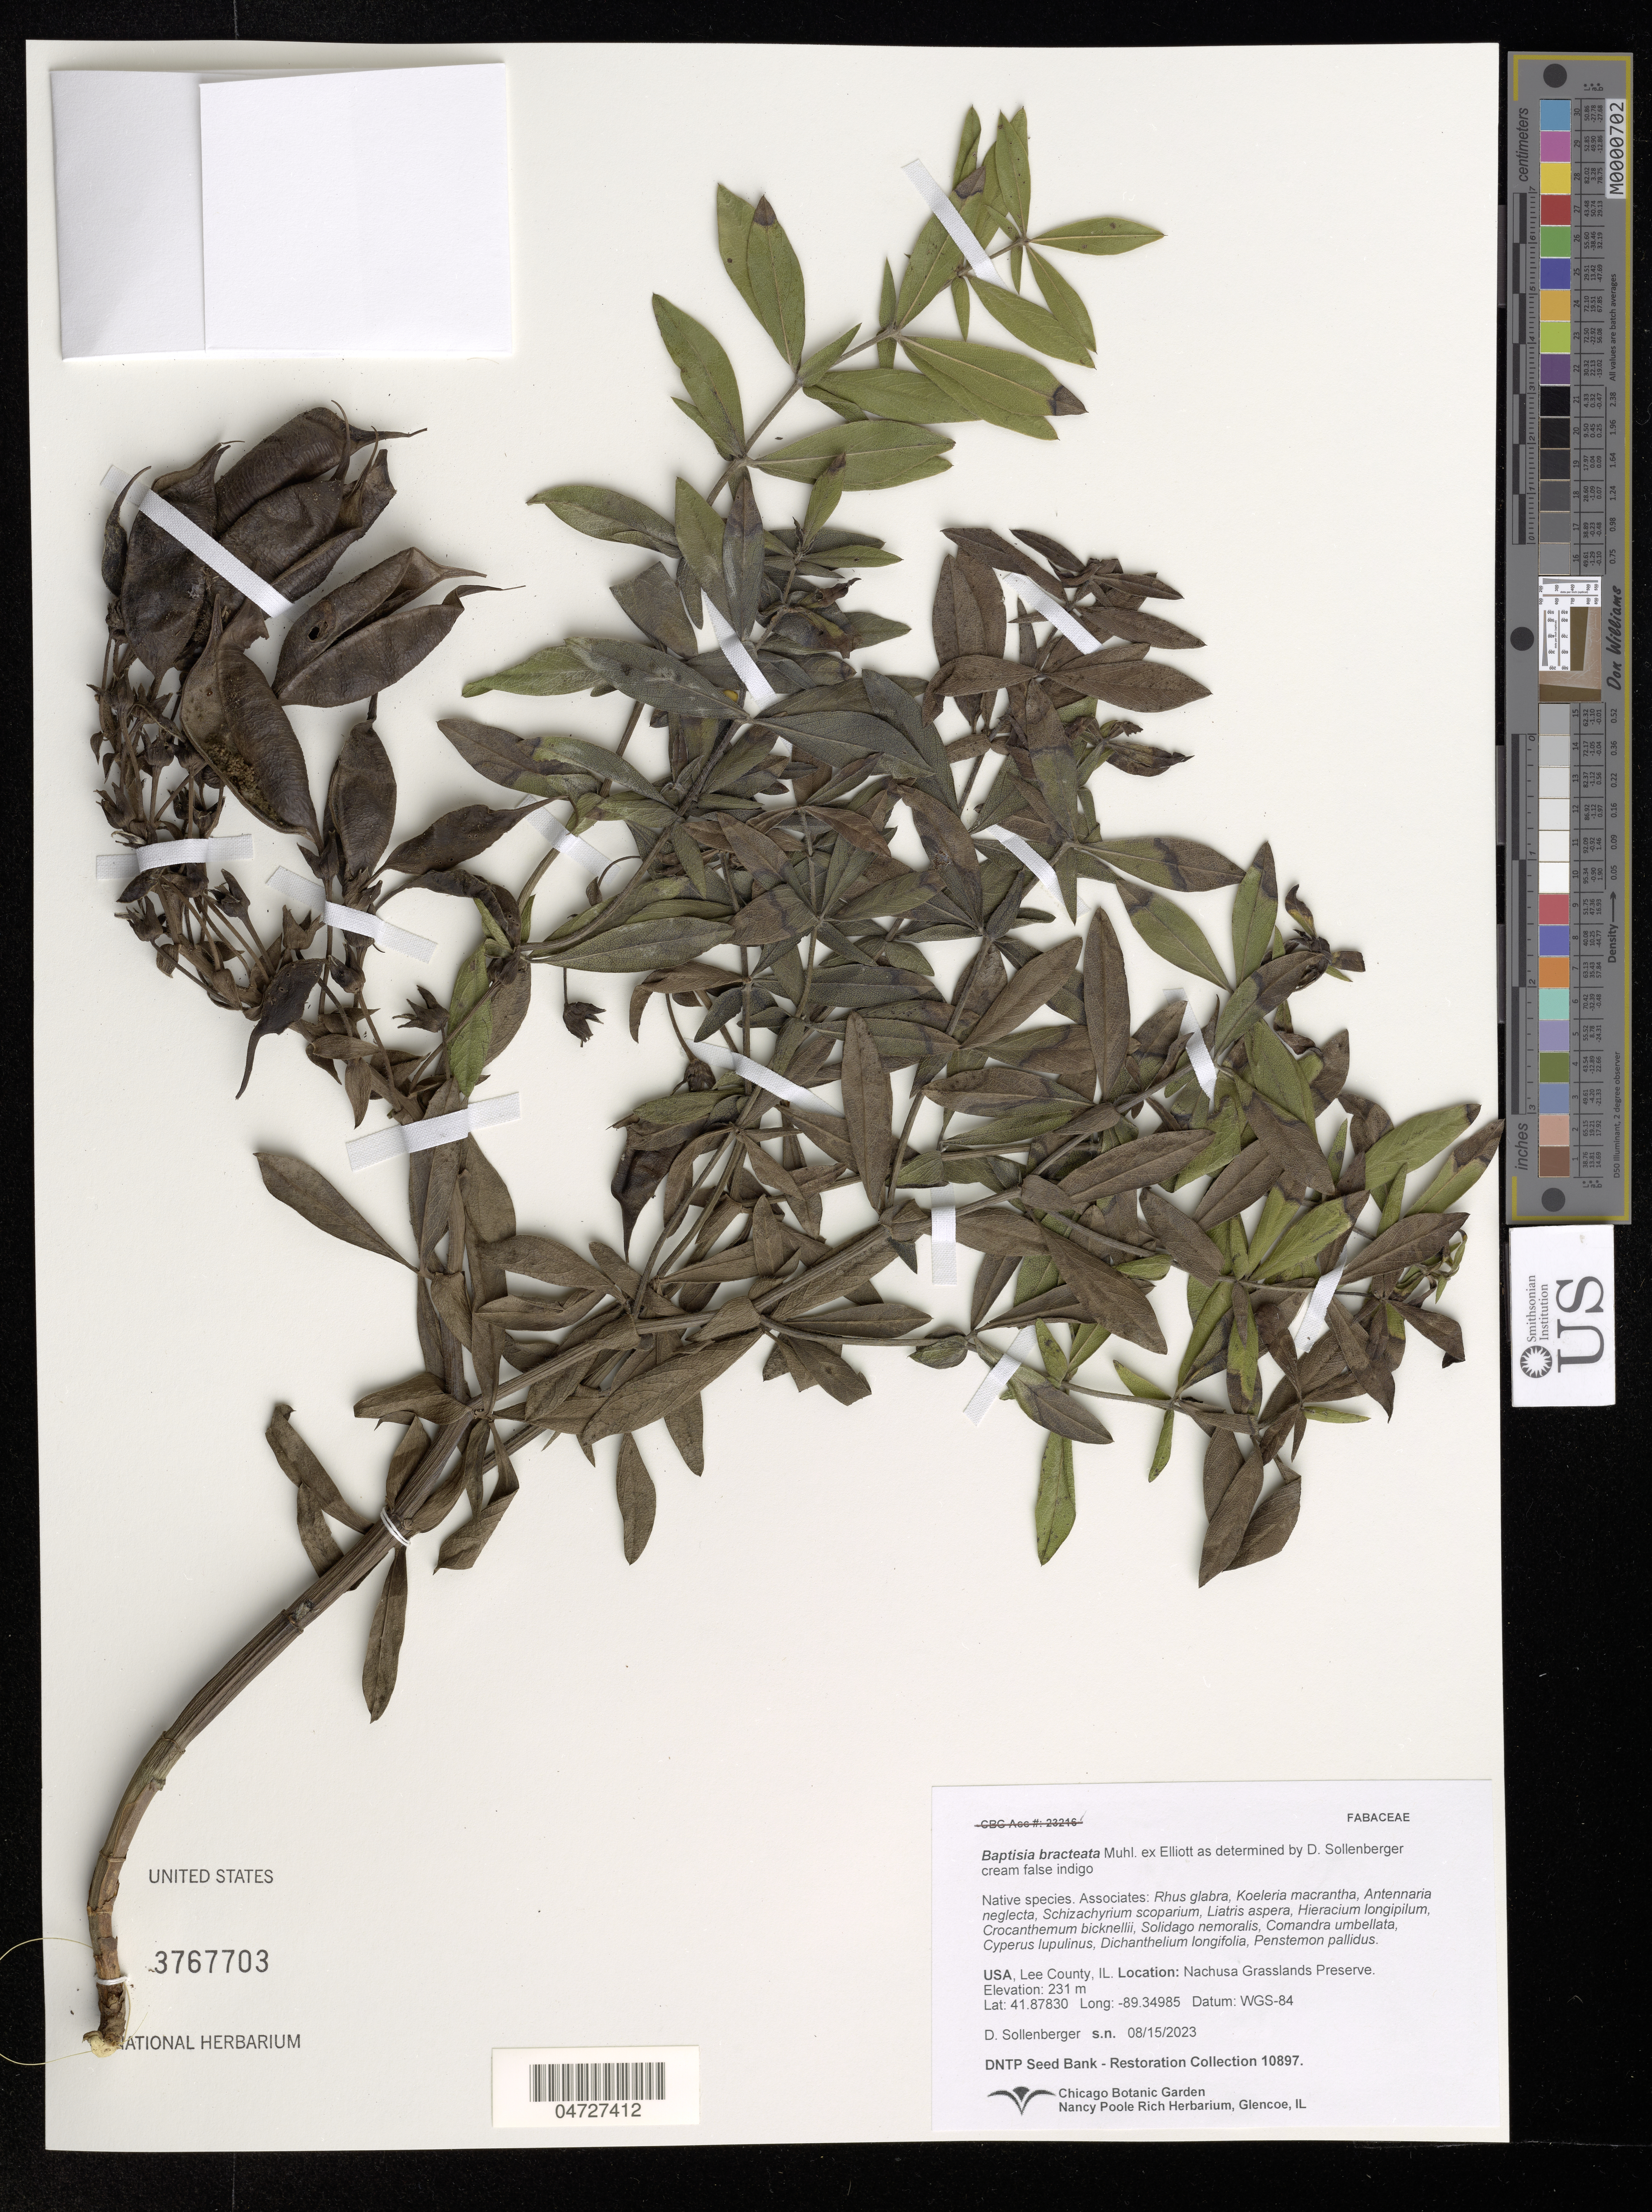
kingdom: Plantae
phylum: Tracheophyta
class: Magnoliopsida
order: Fabales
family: Fabaceae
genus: Baptisia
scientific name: Baptisia bracteata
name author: Muhl. ex Elliot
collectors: D. Sollenberger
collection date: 2023-08-15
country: United States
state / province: Illinois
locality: Lee County. Nachusa Grasslands Preserve.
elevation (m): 231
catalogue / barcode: US 3767703